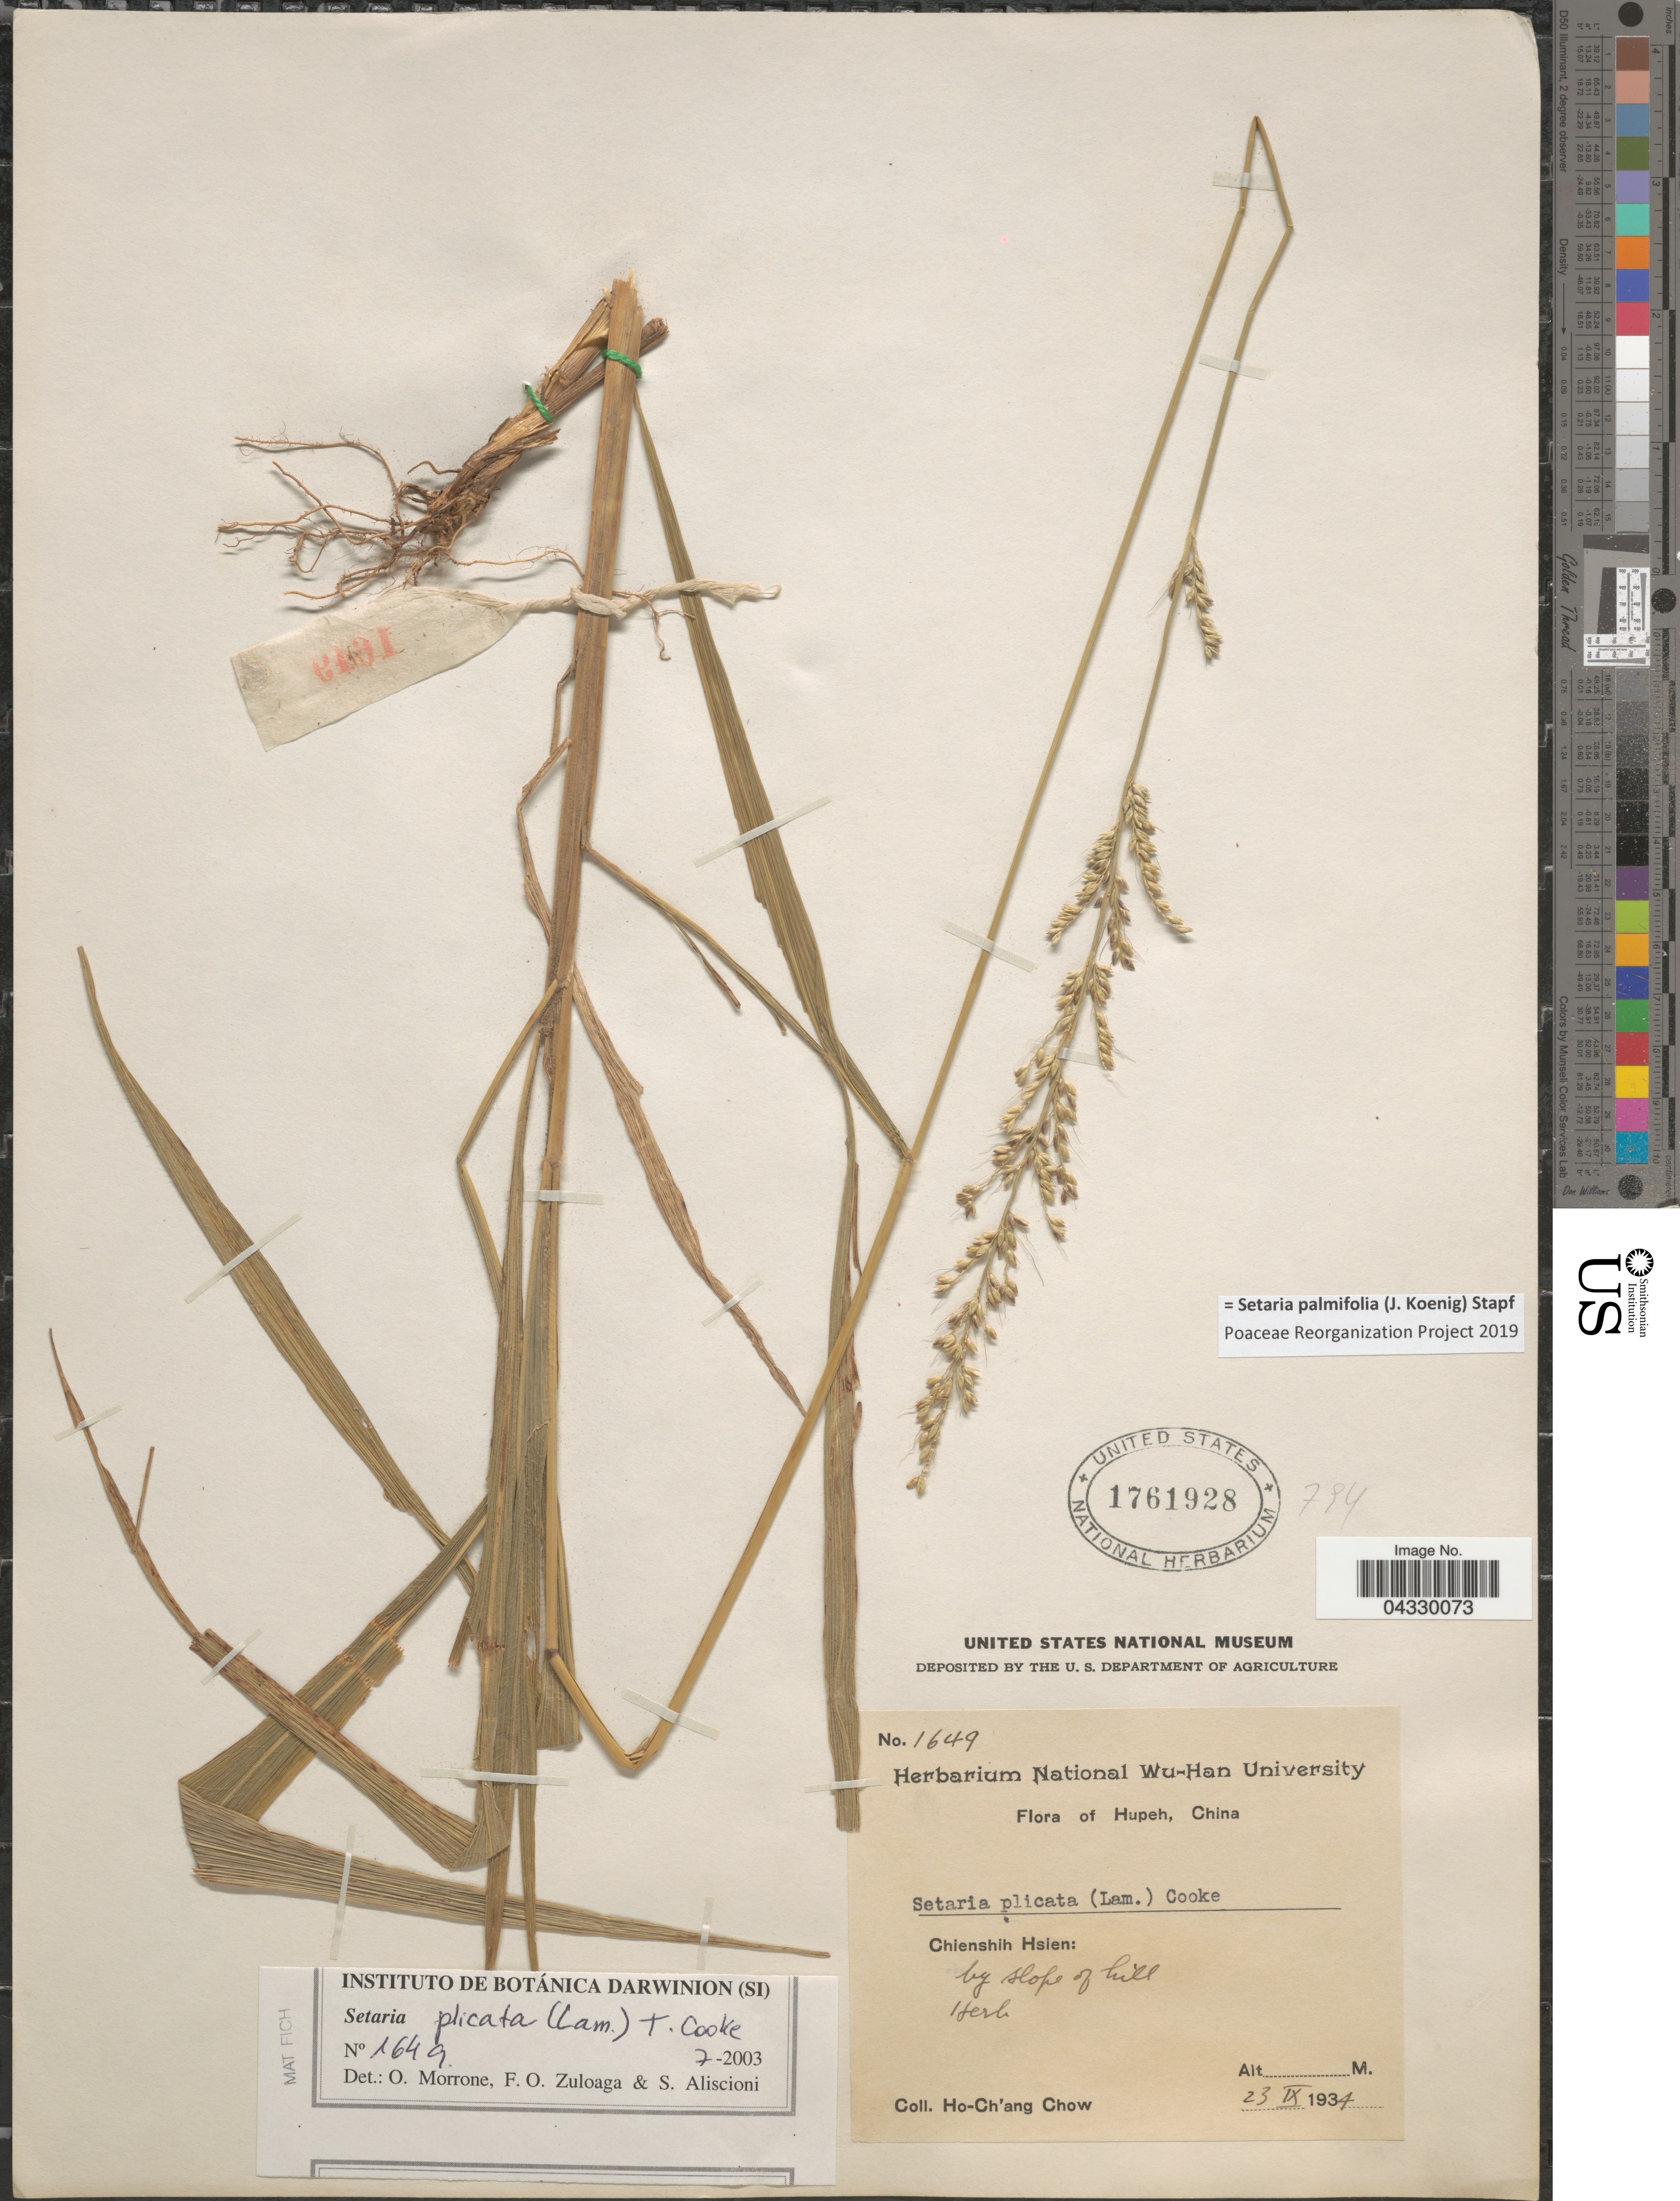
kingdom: Plantae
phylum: Tracheophyta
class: Liliopsida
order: Poales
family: Poaceae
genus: Setaria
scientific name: Setaria palmifolia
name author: (J. Koenig) Stapf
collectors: H. Chow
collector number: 1649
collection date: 1934-09-23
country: China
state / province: Hubei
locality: Hupeh. Chienshih Hsien: by slope of hill.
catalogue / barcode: US 1761928